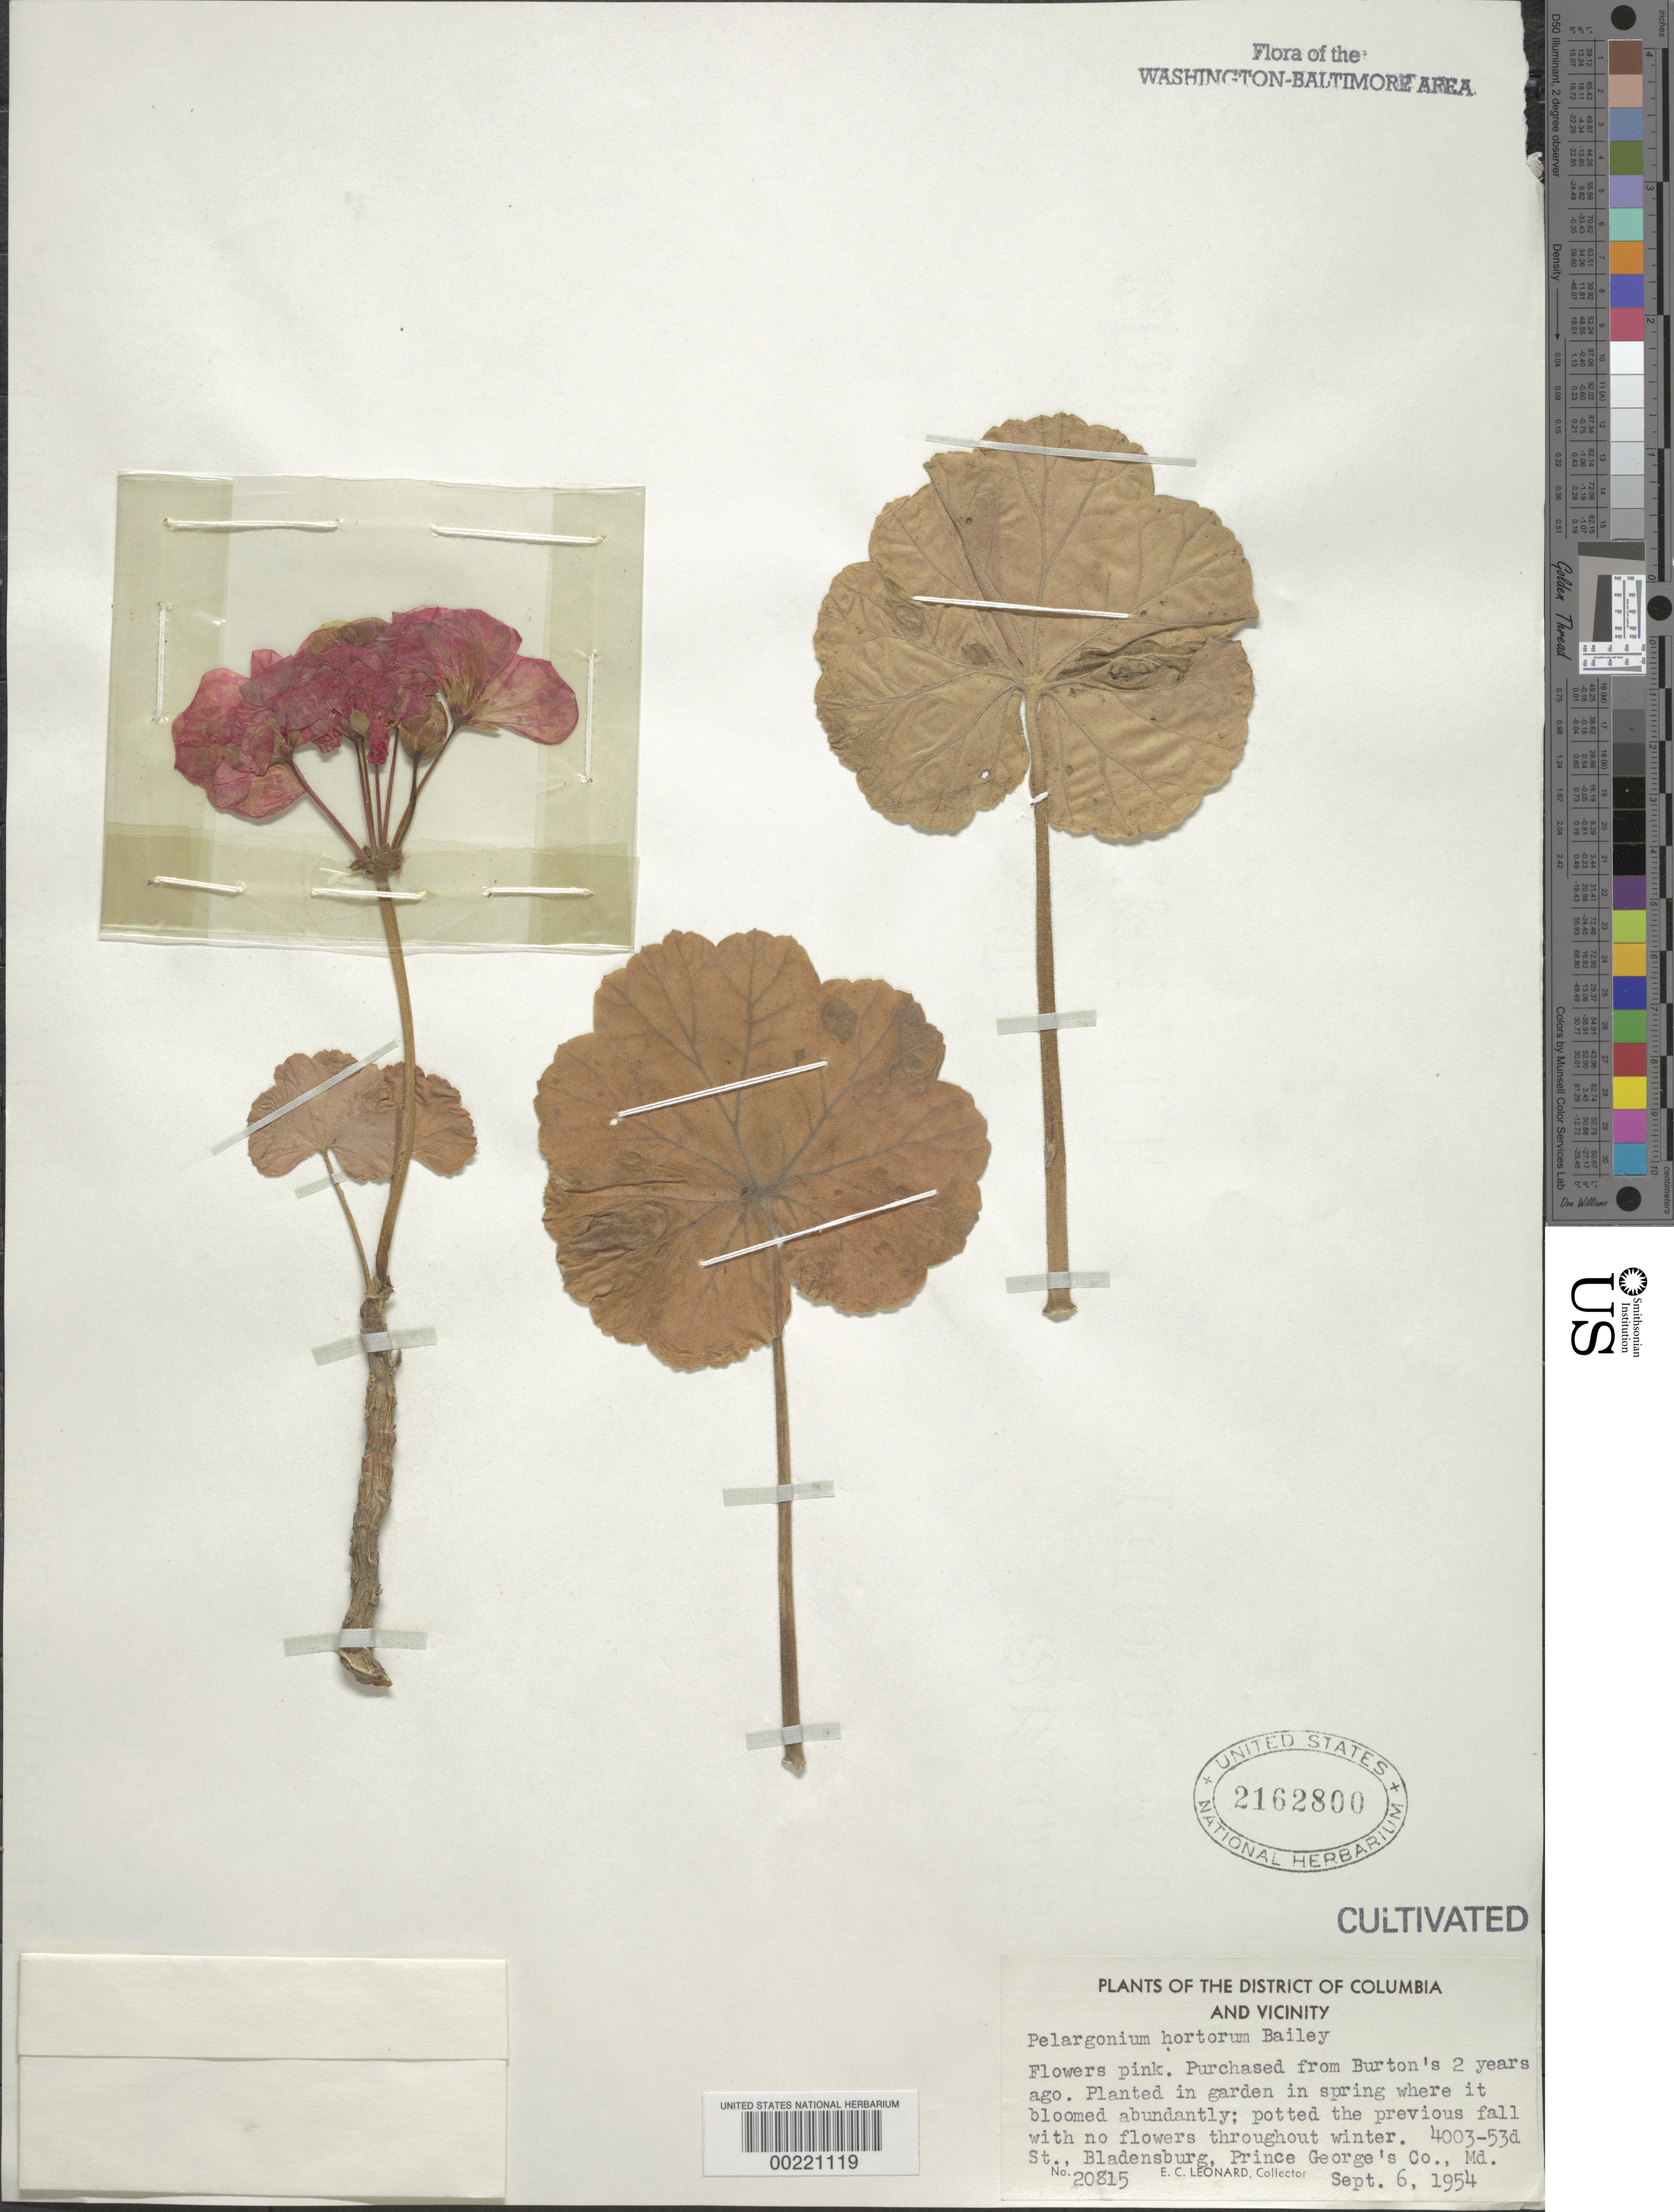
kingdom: Plantae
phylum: Tracheophyta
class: Magnoliopsida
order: Geraniales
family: Geraniaceae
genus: Pelargonium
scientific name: Pelargonium x hortorum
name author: L.H. Bailey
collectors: E. C. Leonard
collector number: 20815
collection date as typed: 06 Sep 1954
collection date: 1954-09-06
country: United States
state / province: Maryland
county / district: Prince George's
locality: Bladensburg, 4003 53rd St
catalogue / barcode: US 2162800